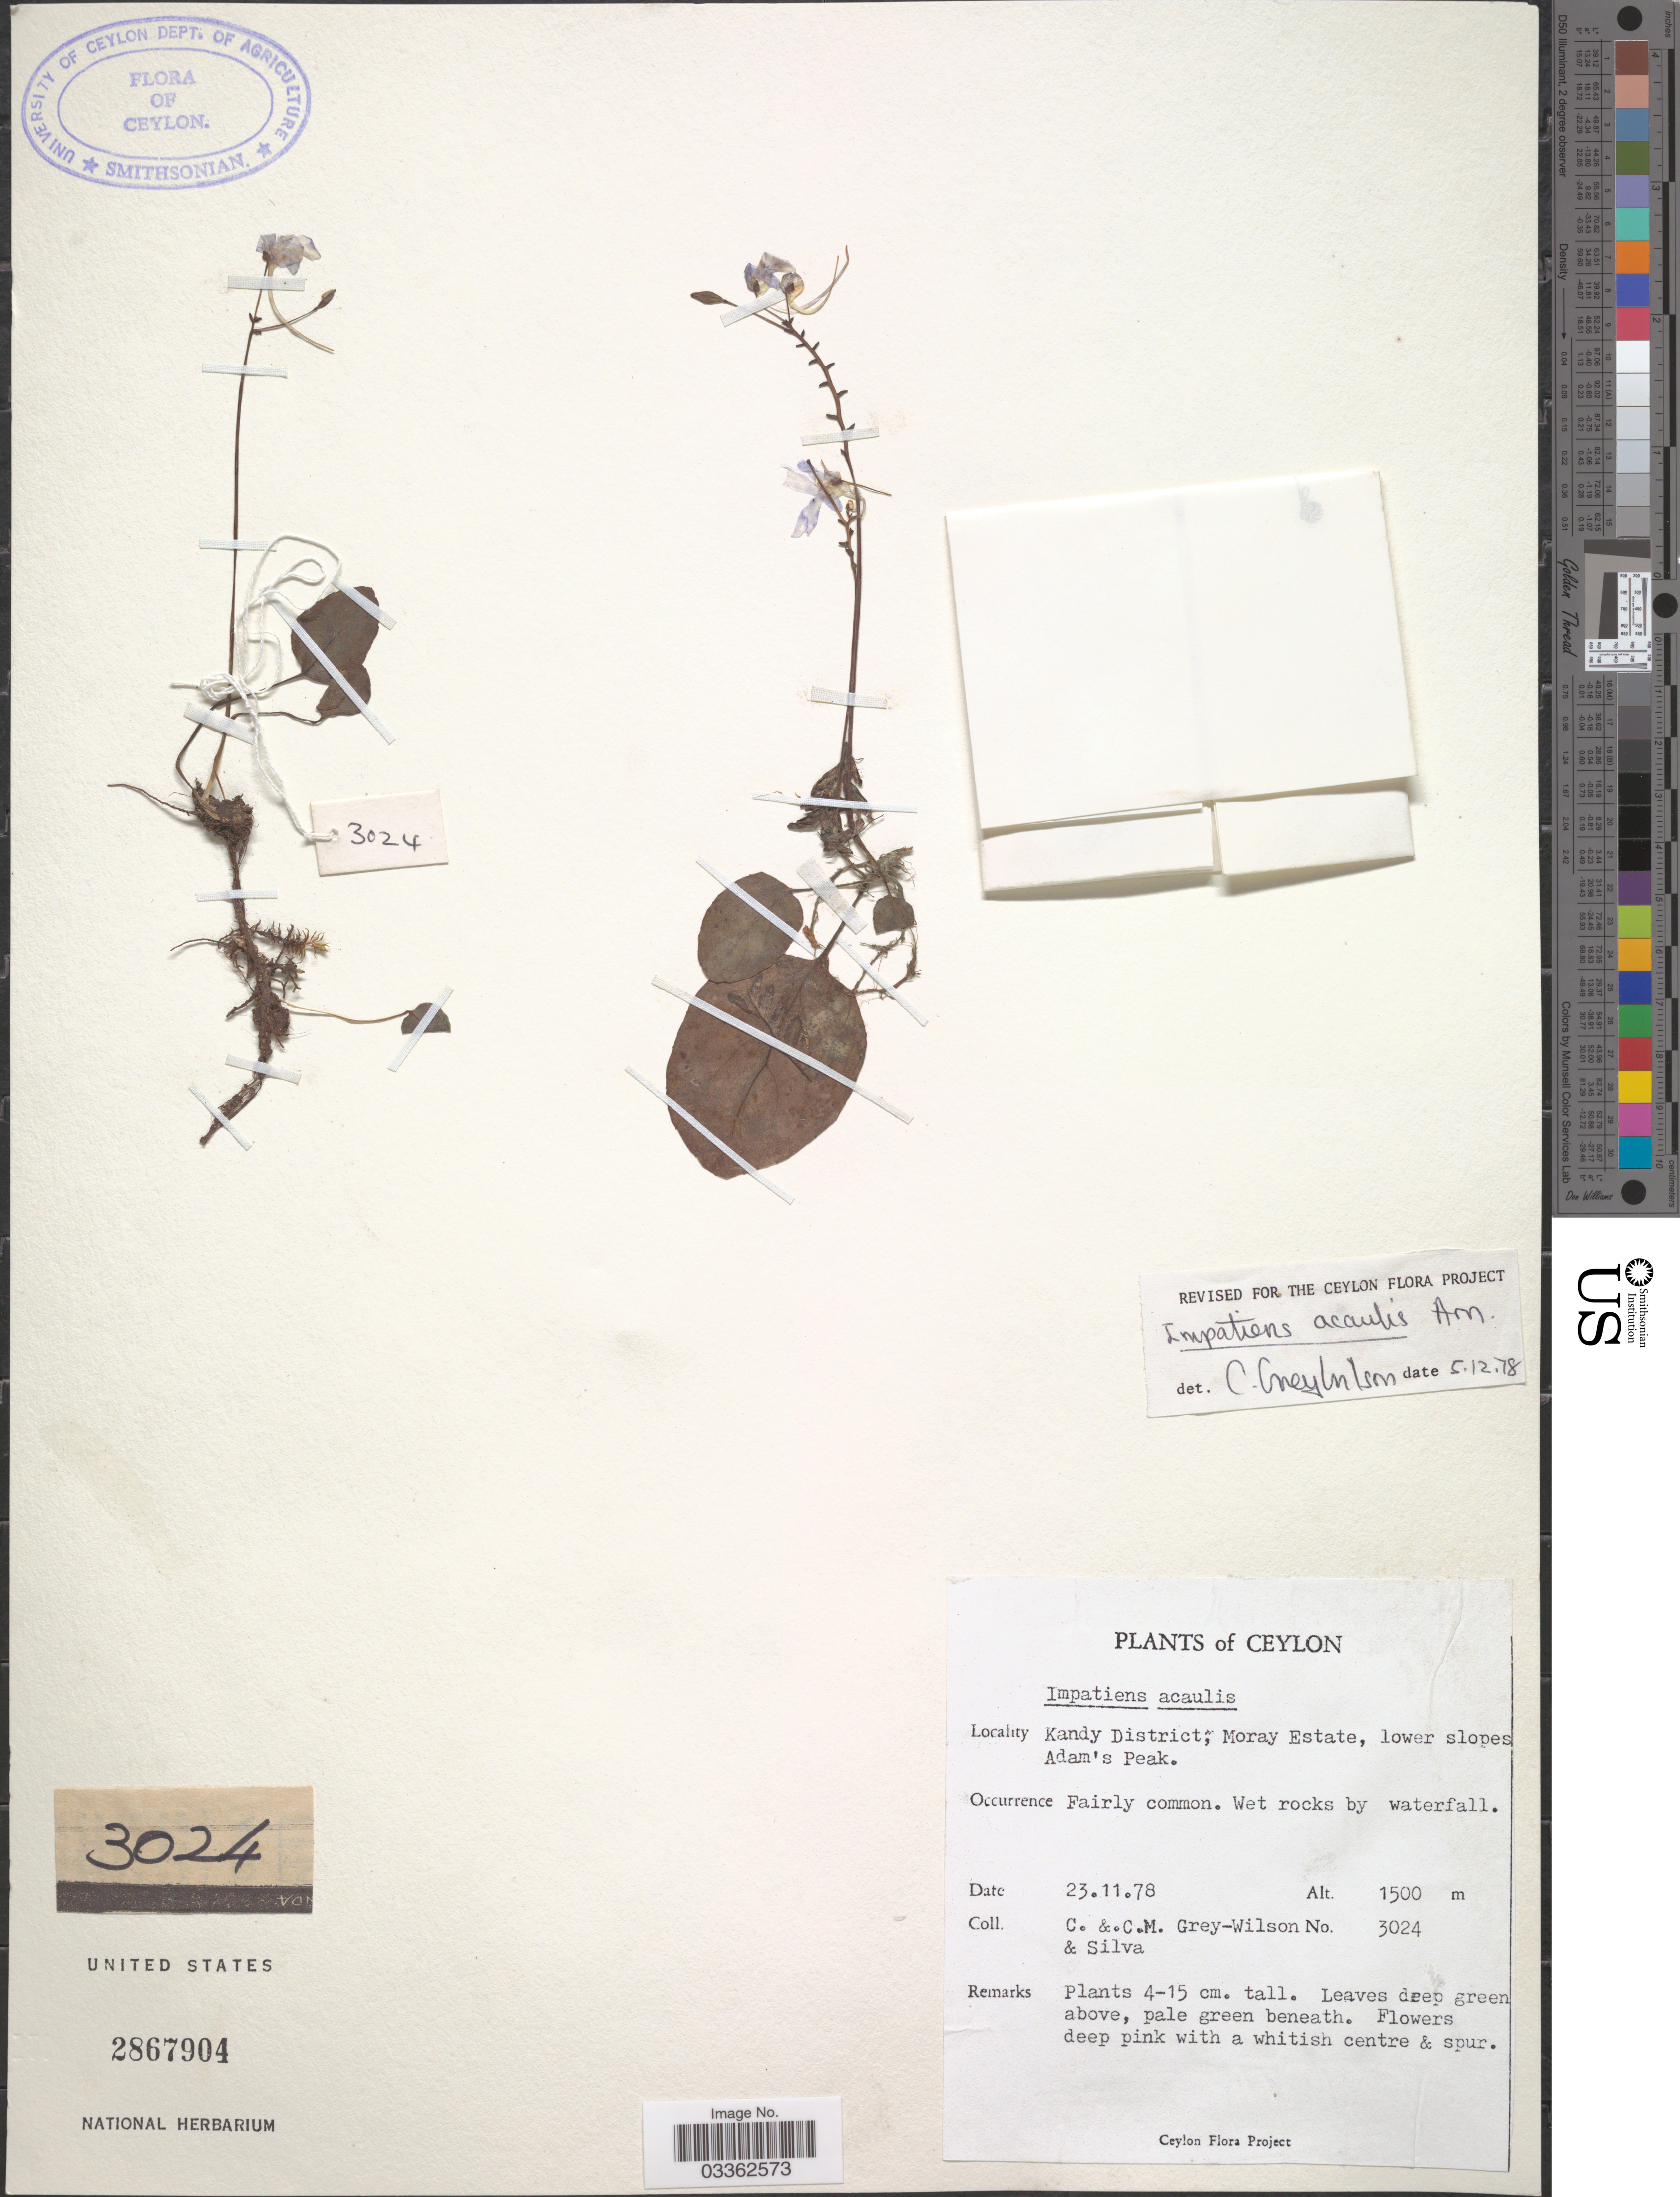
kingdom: Plantae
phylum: Tracheophyta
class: Magnoliopsida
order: Ericales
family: Balsaminaceae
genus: Impatiens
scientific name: Impatiens acaulis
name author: Arn.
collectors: C. Grey-Wilson, C. Grey-Wilson & Silva, --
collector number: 3024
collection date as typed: Transcribed d/m/y: 23/11/78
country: Sri Lanka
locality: Ceylon. Kandy District; Moray Estate, lower slopes Adam's Peak.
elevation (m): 1500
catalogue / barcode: US 2867904